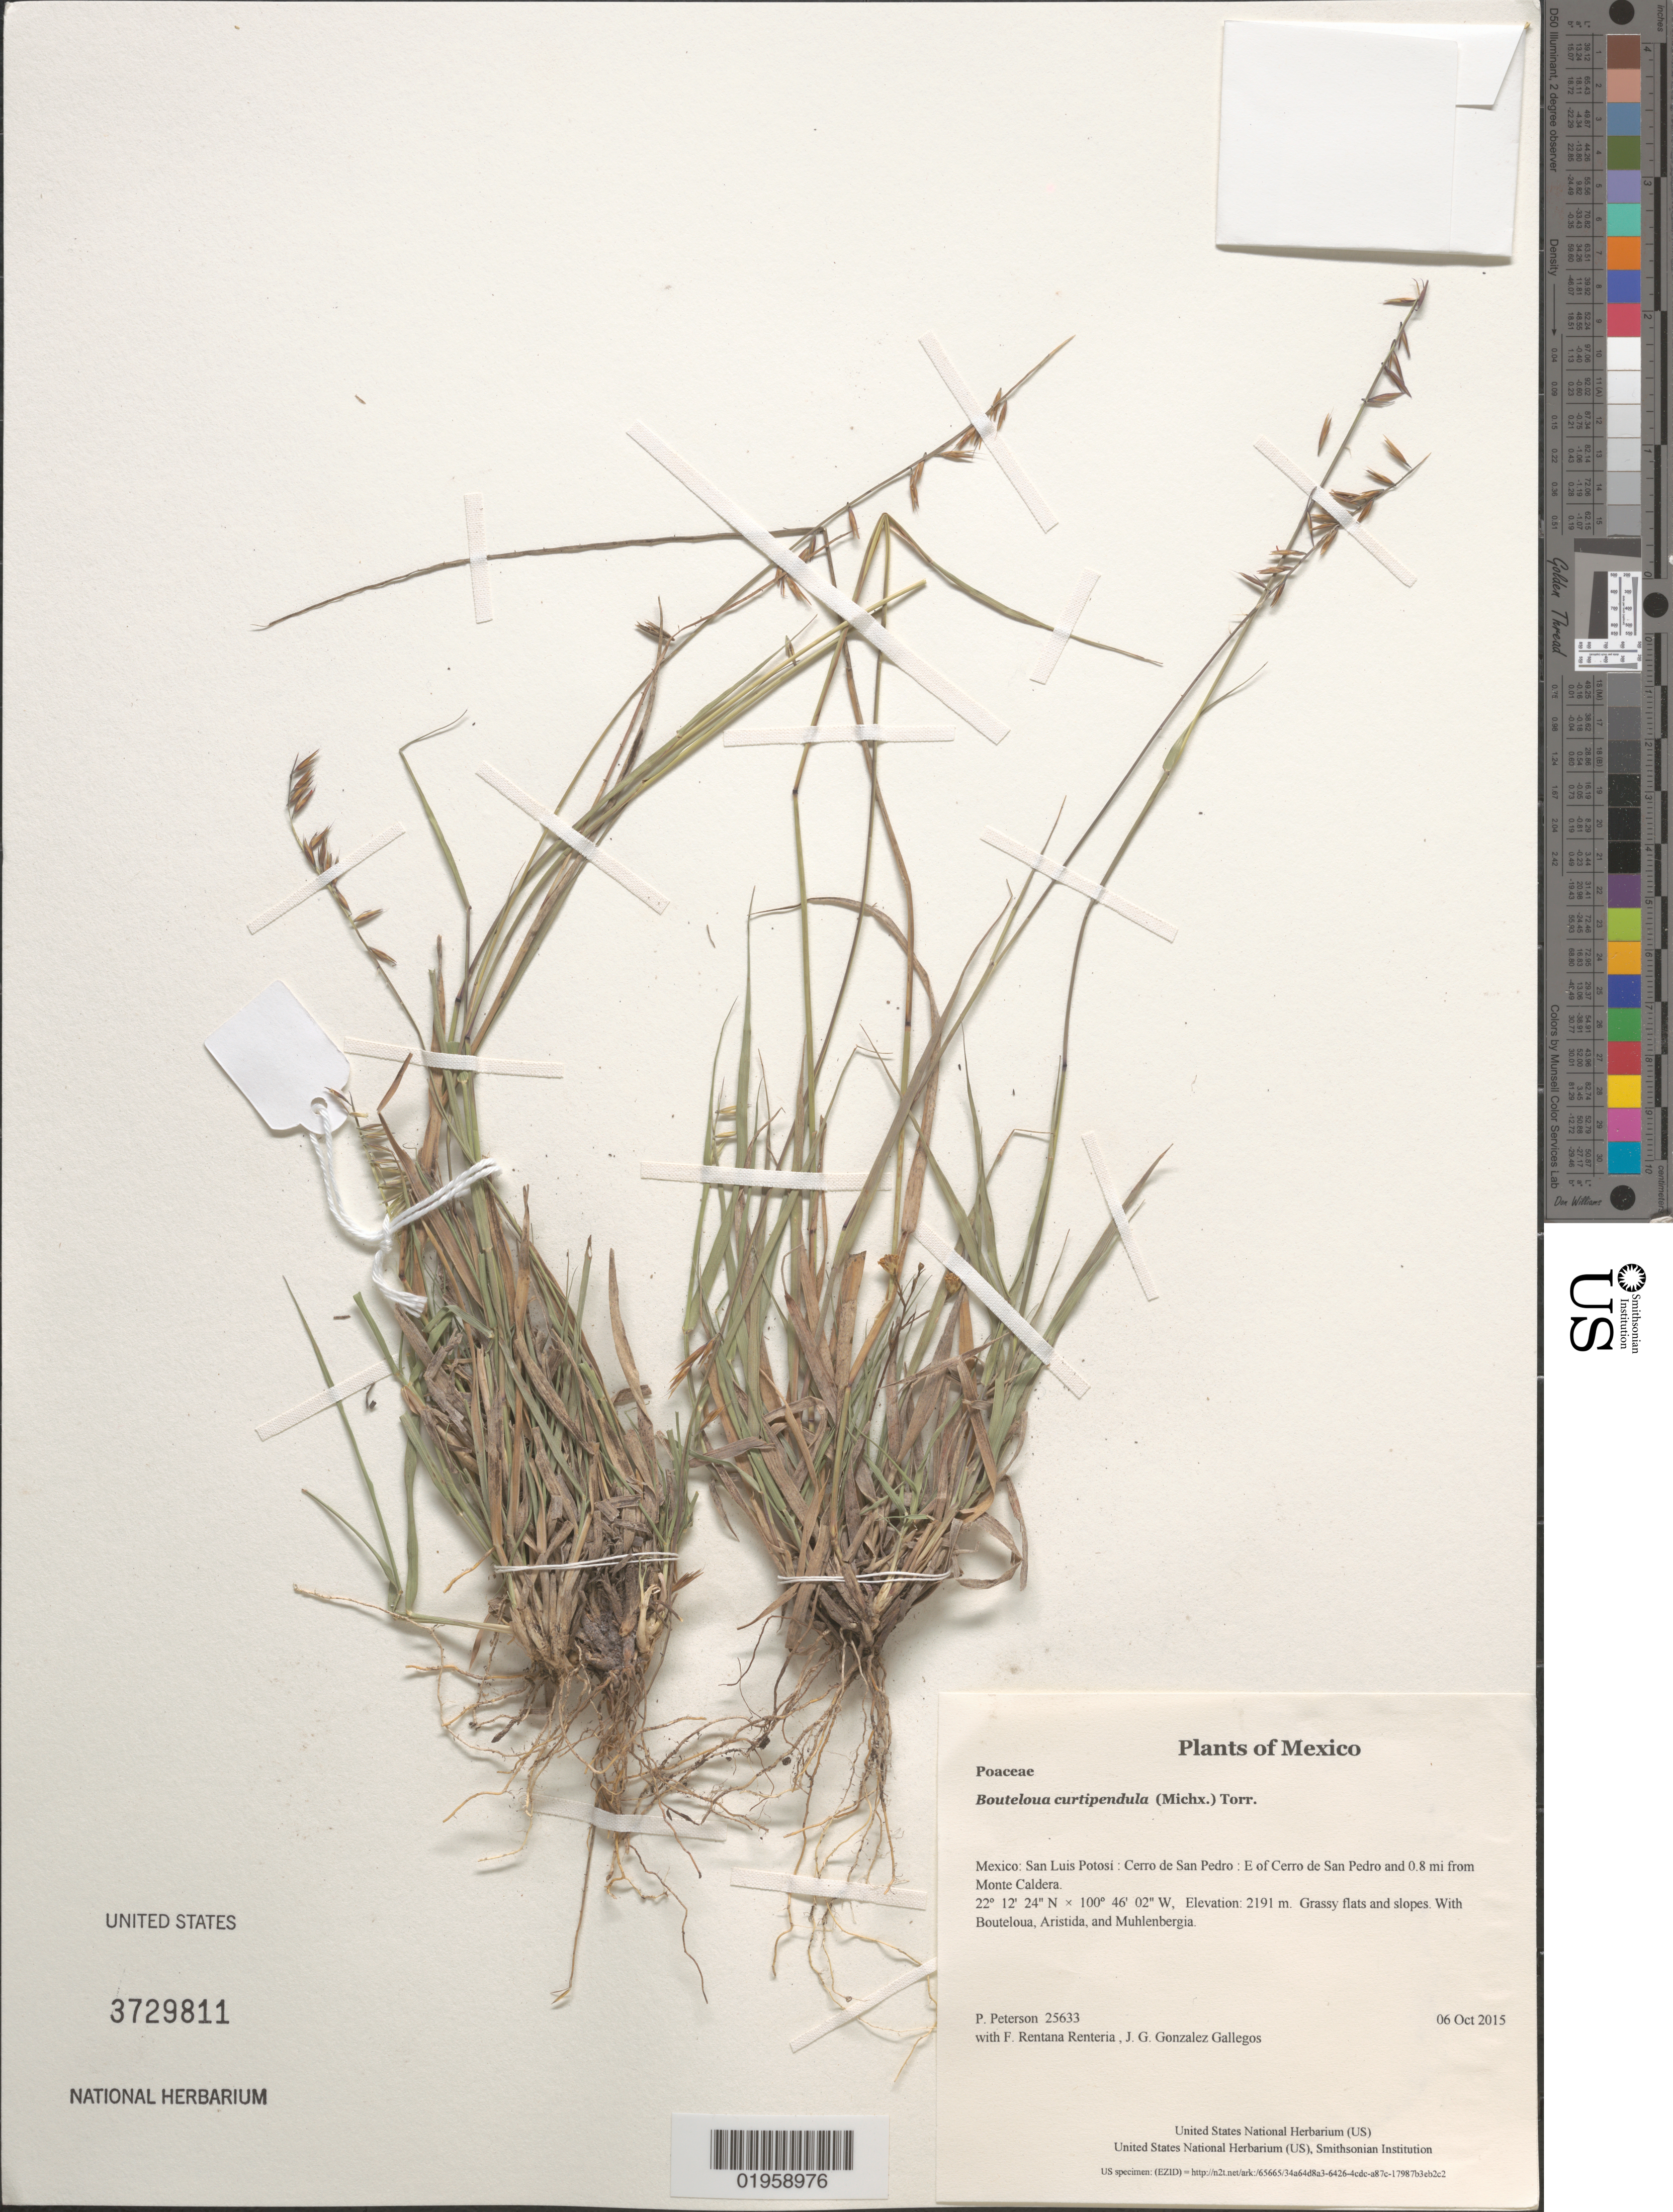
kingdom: Plantae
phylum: Tracheophyta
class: Liliopsida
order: Poales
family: Poaceae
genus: Bouteloua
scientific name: Bouteloua curtipendula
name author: (Michx.) Torr.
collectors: P. M. Peterson, F. Rentana Renteria & J. G. Gonzalez Gallegos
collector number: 25633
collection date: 2015-10-06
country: Mexico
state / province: San Luis Potosí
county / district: Cerro de San Pedro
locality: E of Cerro de San Pedro and 0.8 mi from Monte Caldera.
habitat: Grassy flats and slopes.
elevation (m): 2191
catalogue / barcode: US 3729811